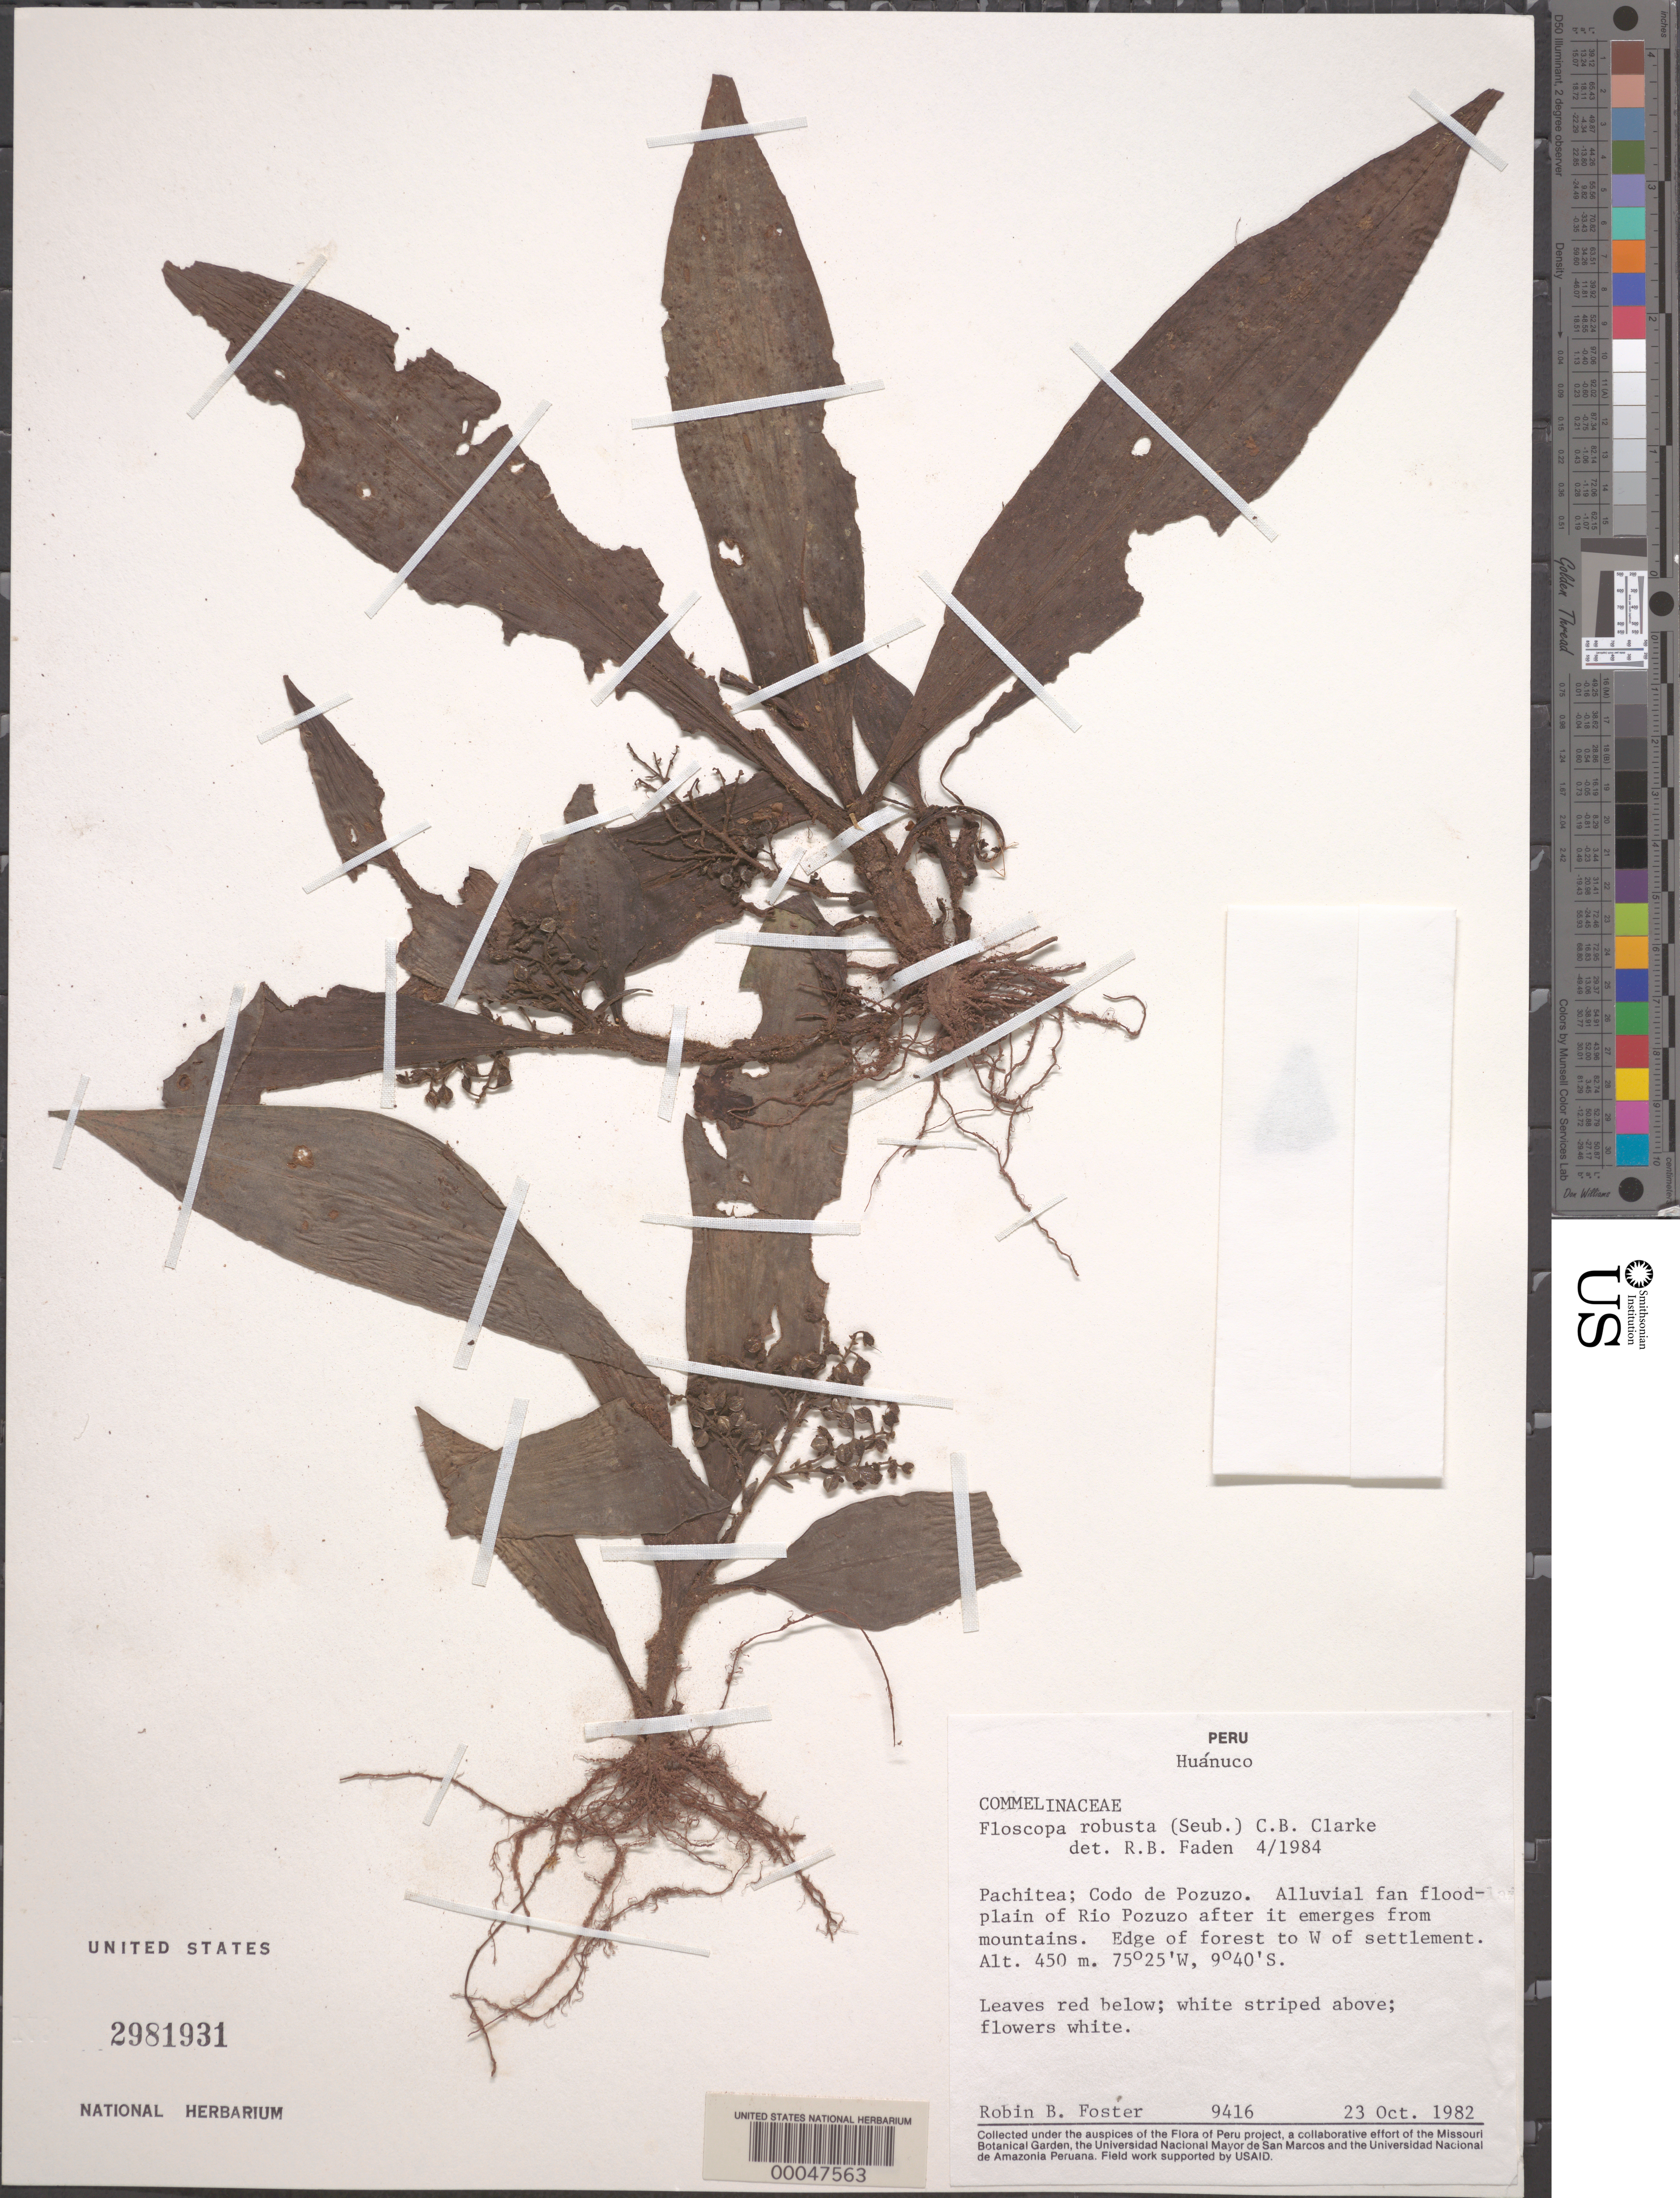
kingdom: Plantae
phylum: Tracheophyta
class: Liliopsida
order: Commelinales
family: Commelinaceae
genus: Floscopa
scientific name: Floscopa robusta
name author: (Seub.) C.B. Clarke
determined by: Faden, Robert B., (US), Smithsonian Institution - National Museum of Natural History (UNITED STATES)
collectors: R. B. Foster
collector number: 9416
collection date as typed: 23 Oct 1982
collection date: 1982-10-23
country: Peru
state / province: Huánuco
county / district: Pachitea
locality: Codo de Pozuzo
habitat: Alluvial fan floodplain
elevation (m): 450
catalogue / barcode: US 2981931